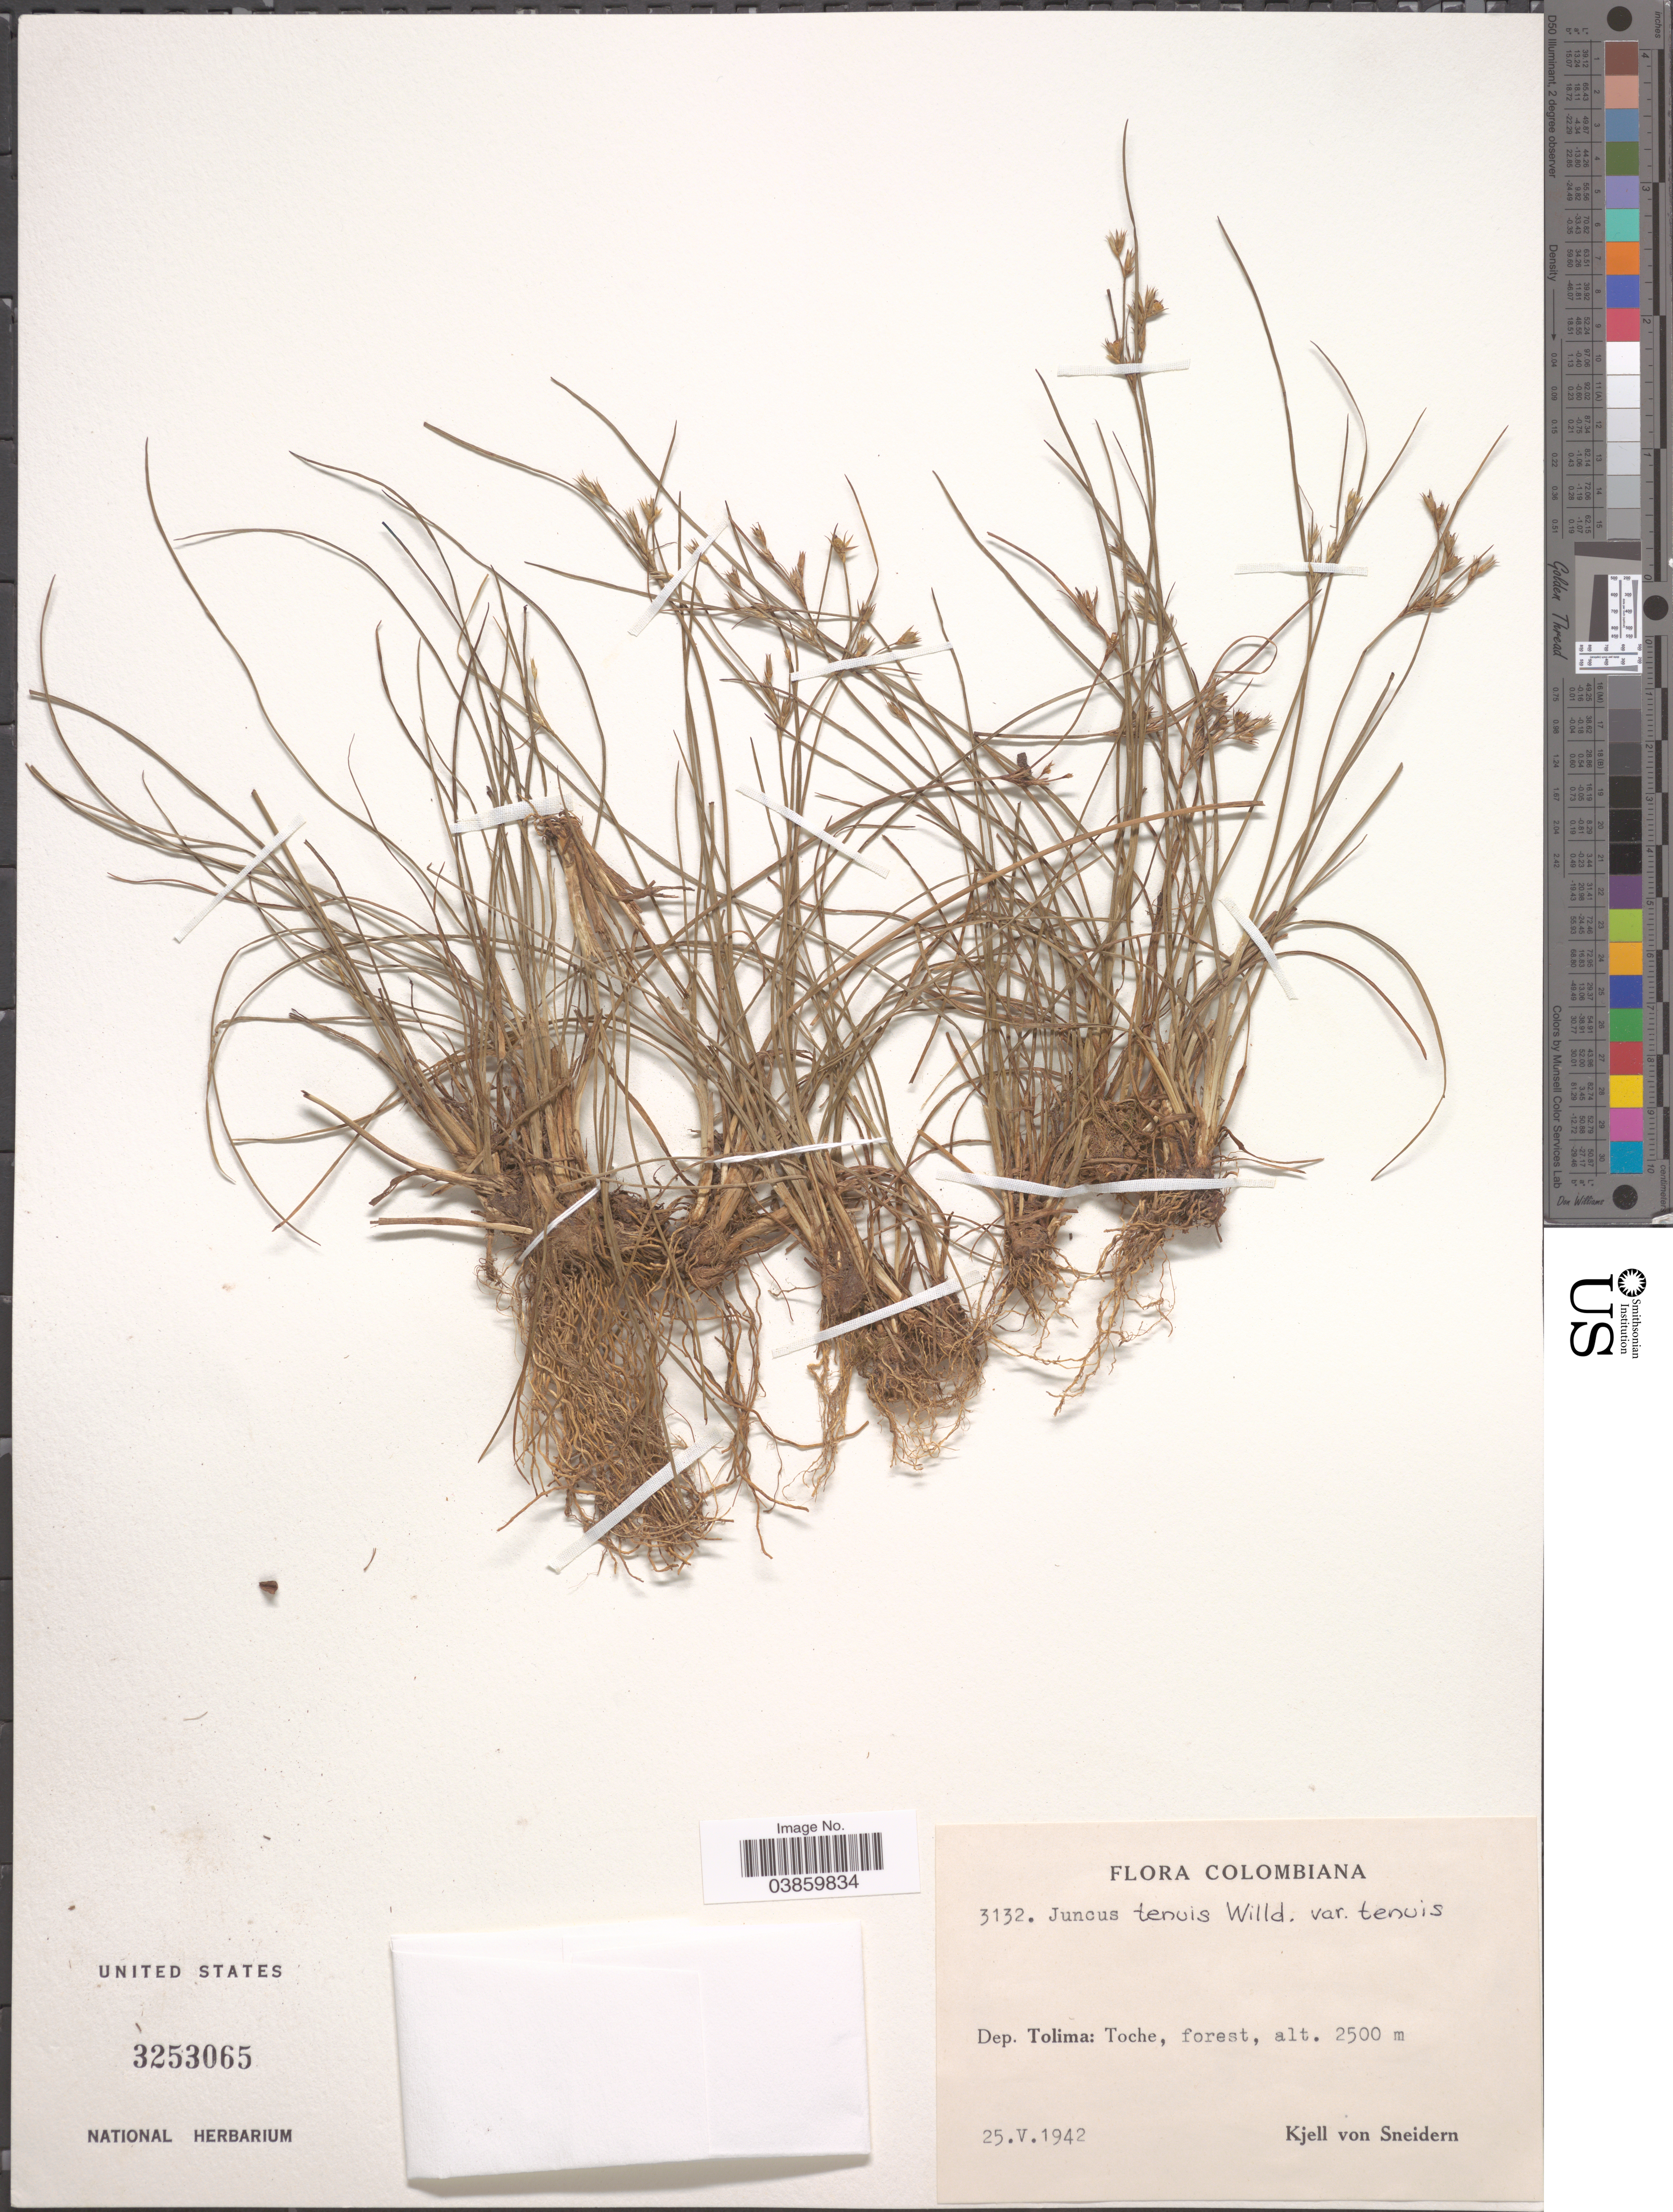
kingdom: Plantae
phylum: Tracheophyta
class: Liliopsida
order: Poales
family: Juncaceae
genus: Juncus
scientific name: Juncus tenuis var. tenuis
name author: Willd.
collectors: K. von Sneidern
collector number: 3132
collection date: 1942-05-25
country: Colombia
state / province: Tolima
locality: Dep. Tolima: Toche.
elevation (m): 2500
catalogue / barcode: US 3253065